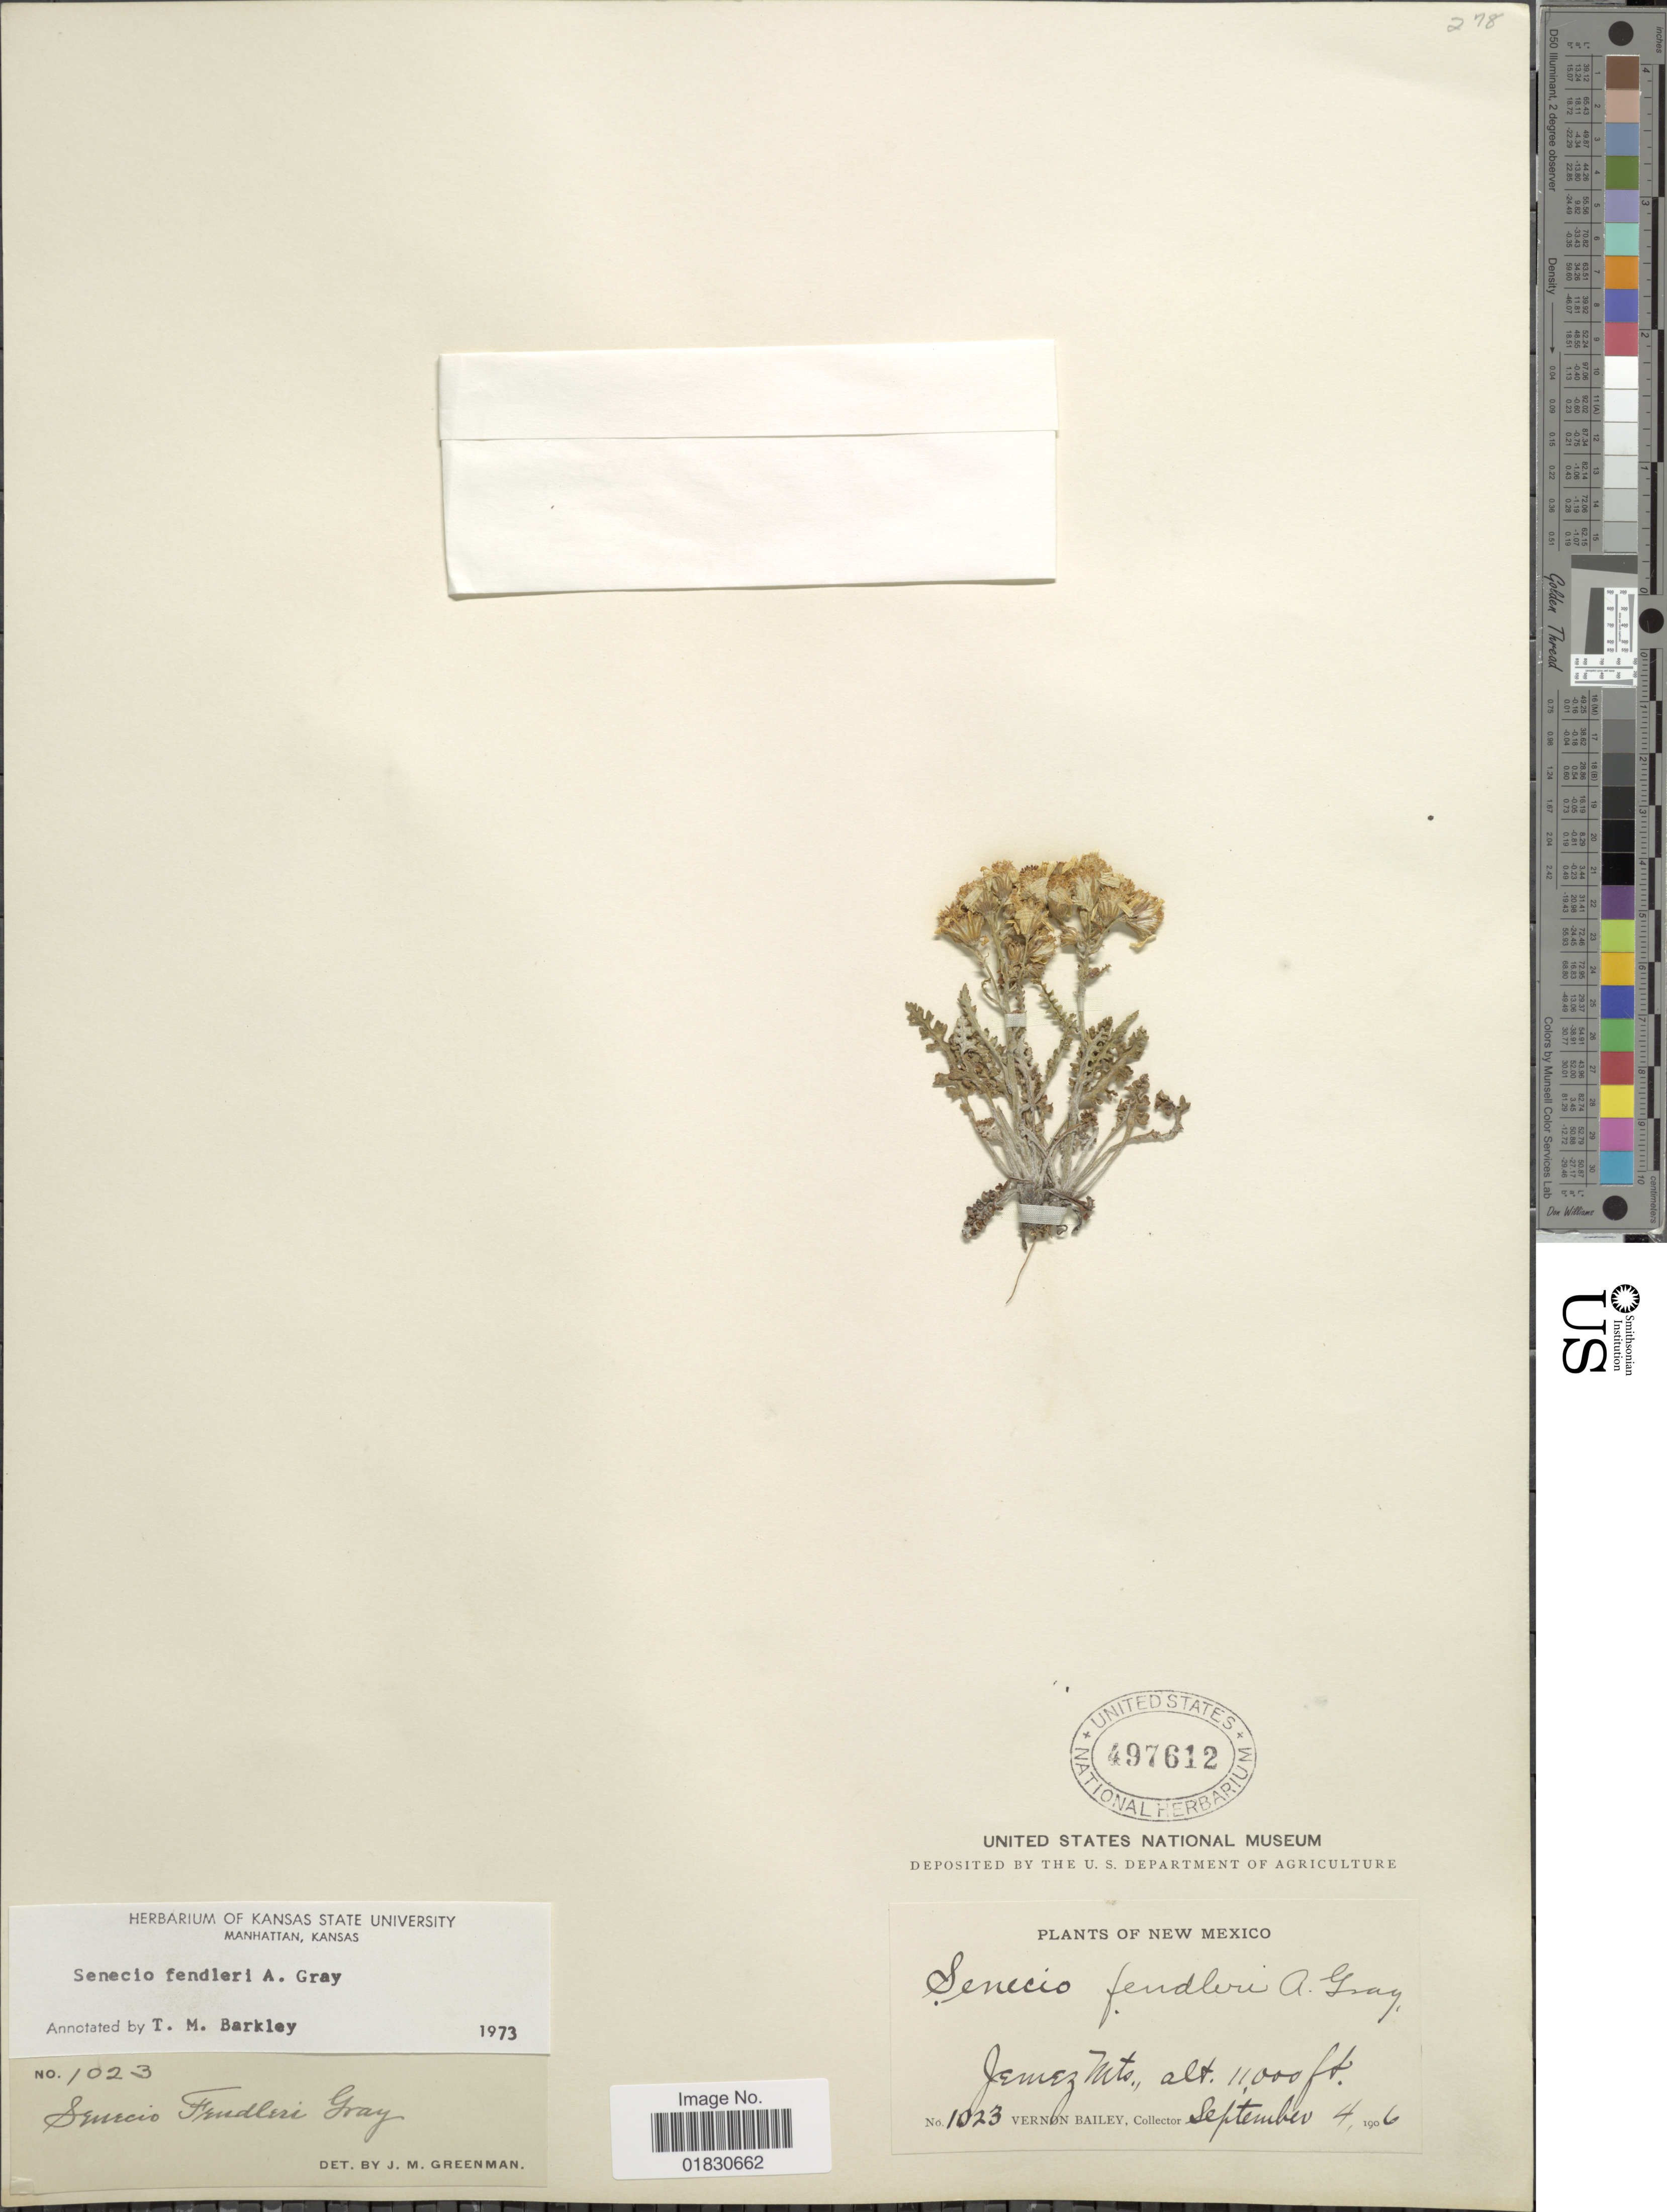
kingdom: Plantae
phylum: Tracheophyta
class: Magnoliopsida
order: Asterales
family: Asteraceae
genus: Packera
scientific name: Packera fendleri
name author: (A. Gray) W.A. Weber & Á. Löve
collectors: V. O. Bailey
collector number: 1023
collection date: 1906-09-04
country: United States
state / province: New Mexico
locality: Jemez Mts.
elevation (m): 3353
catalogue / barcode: US 497612